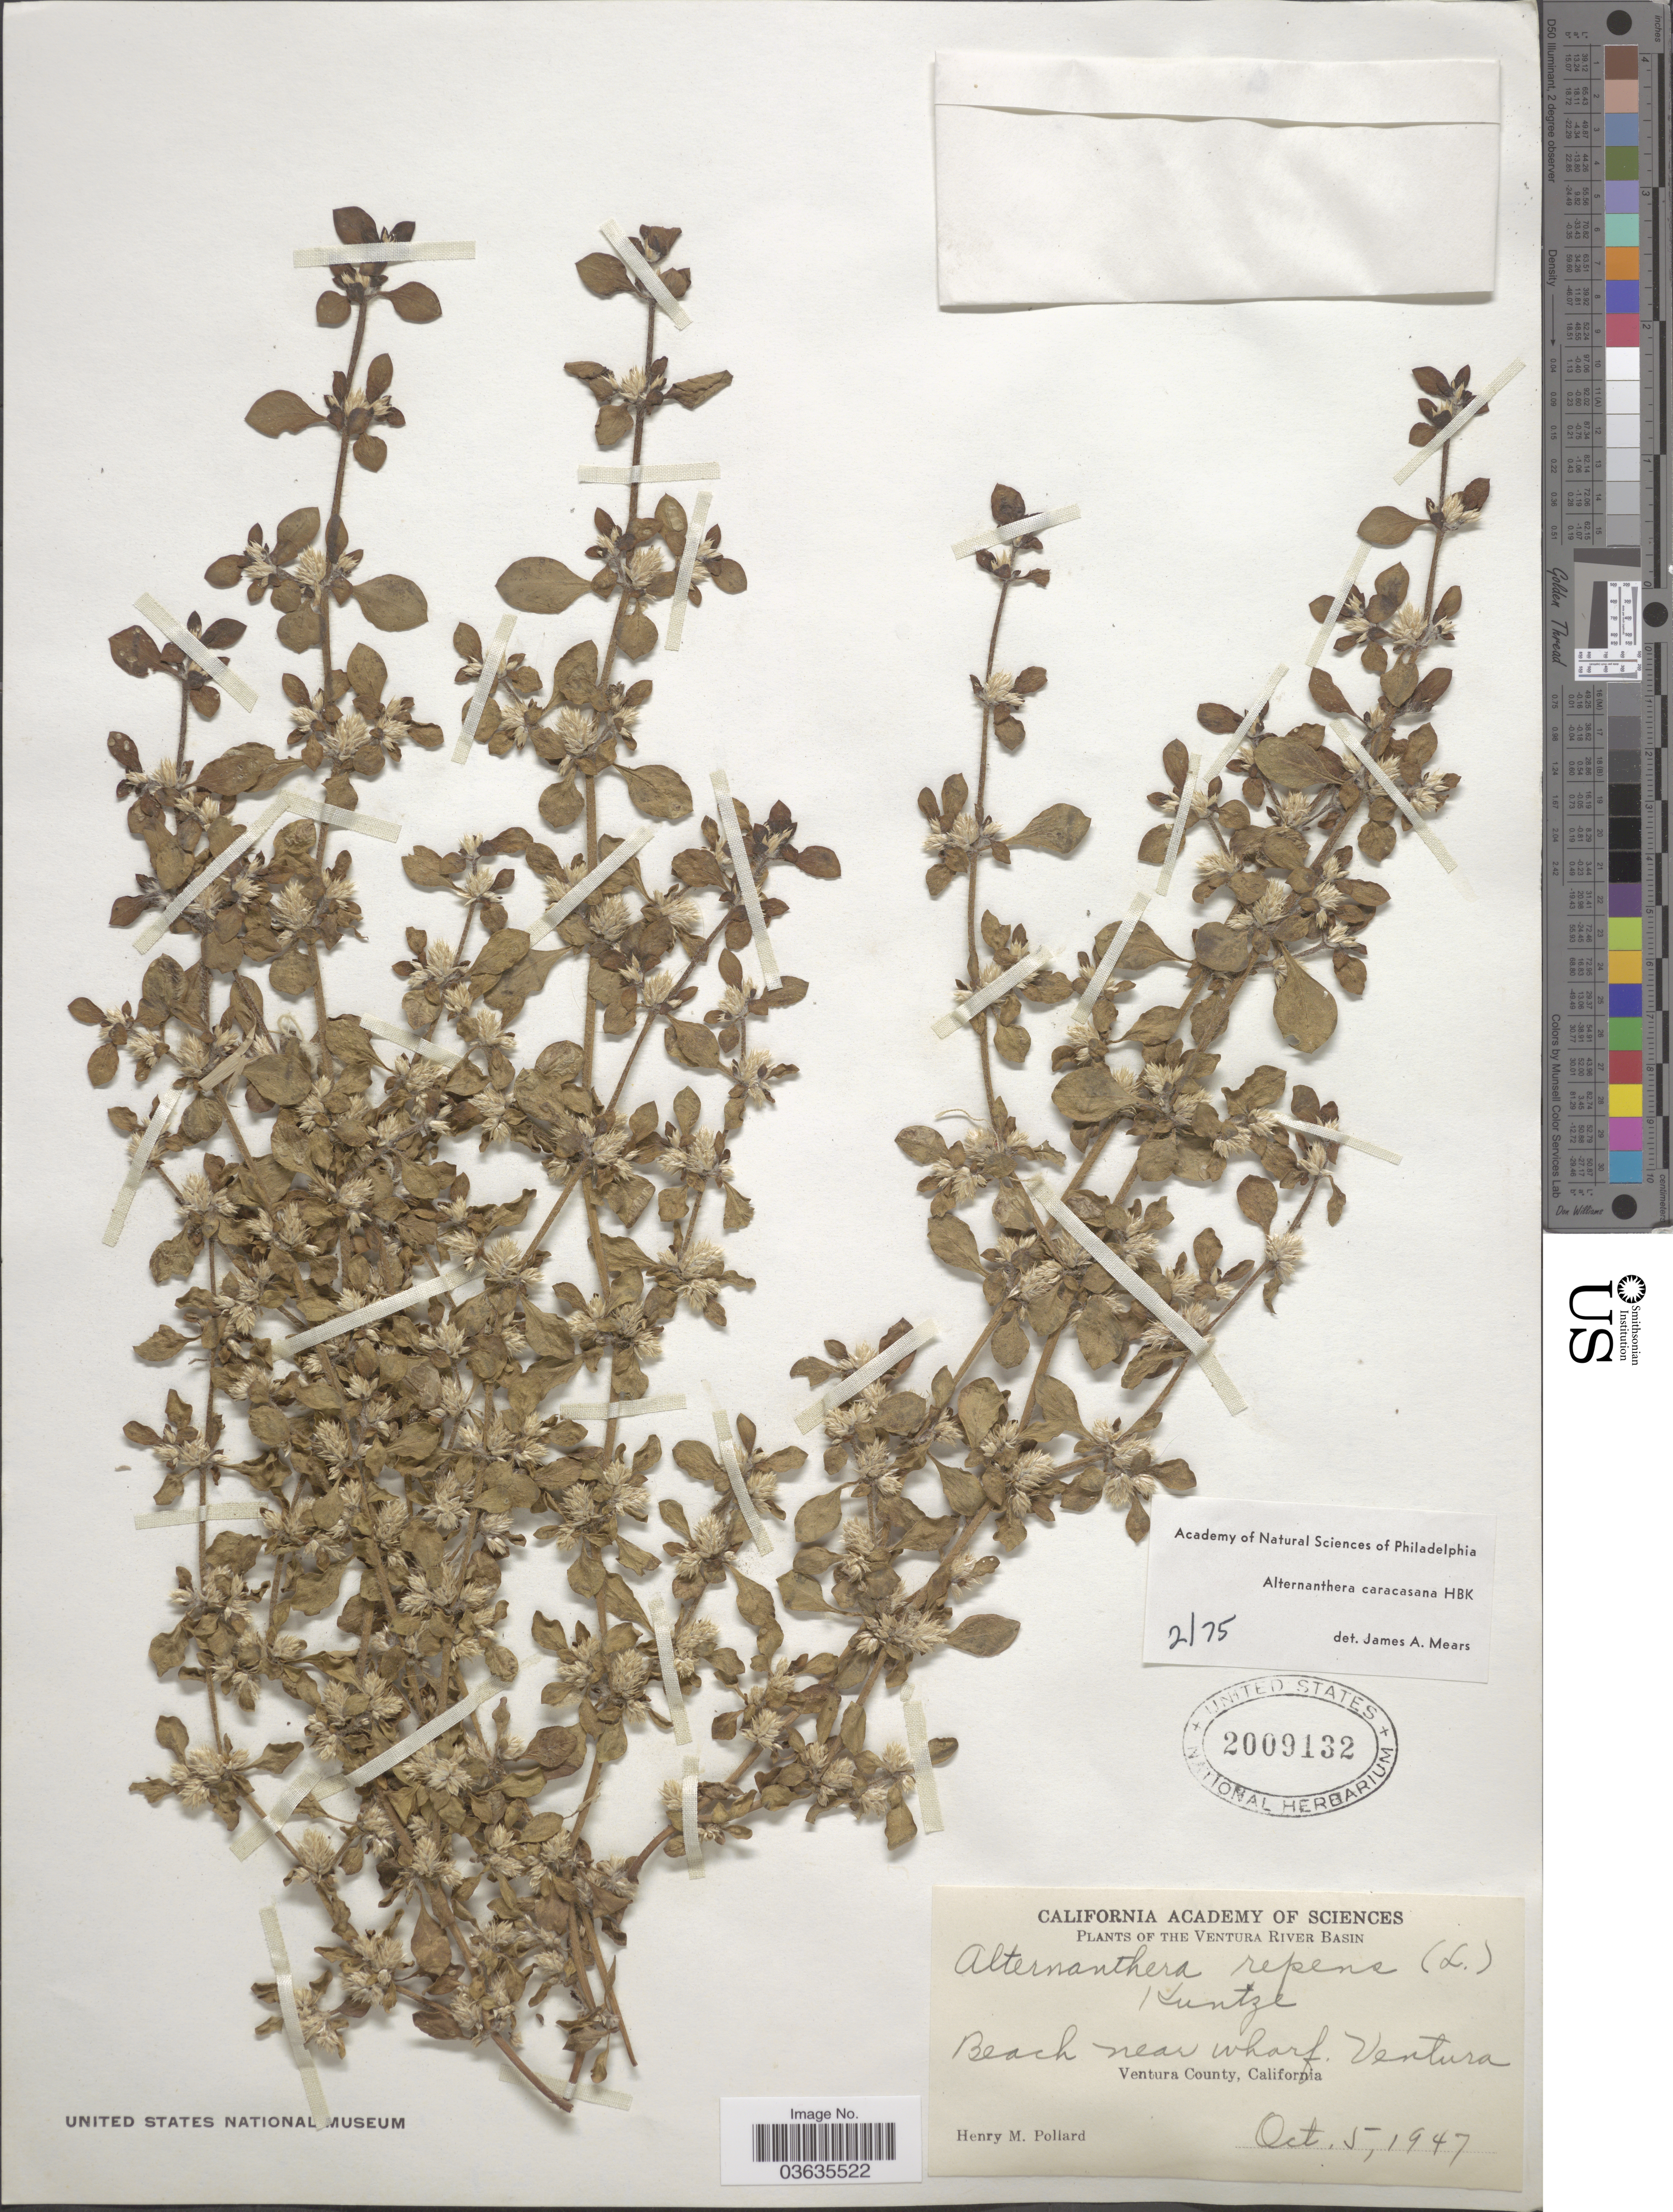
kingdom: Plantae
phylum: Tracheophyta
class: Magnoliopsida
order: Caryophyllales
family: Amaranthaceae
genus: Alternanthera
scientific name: Alternanthera caracasana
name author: Kunth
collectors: H. M. Pollard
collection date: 1947-10-05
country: United States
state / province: California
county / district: Ventura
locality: The Ventura River Basin. Beach near wharf. Ventura. Ventura County.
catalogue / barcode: US 2009132